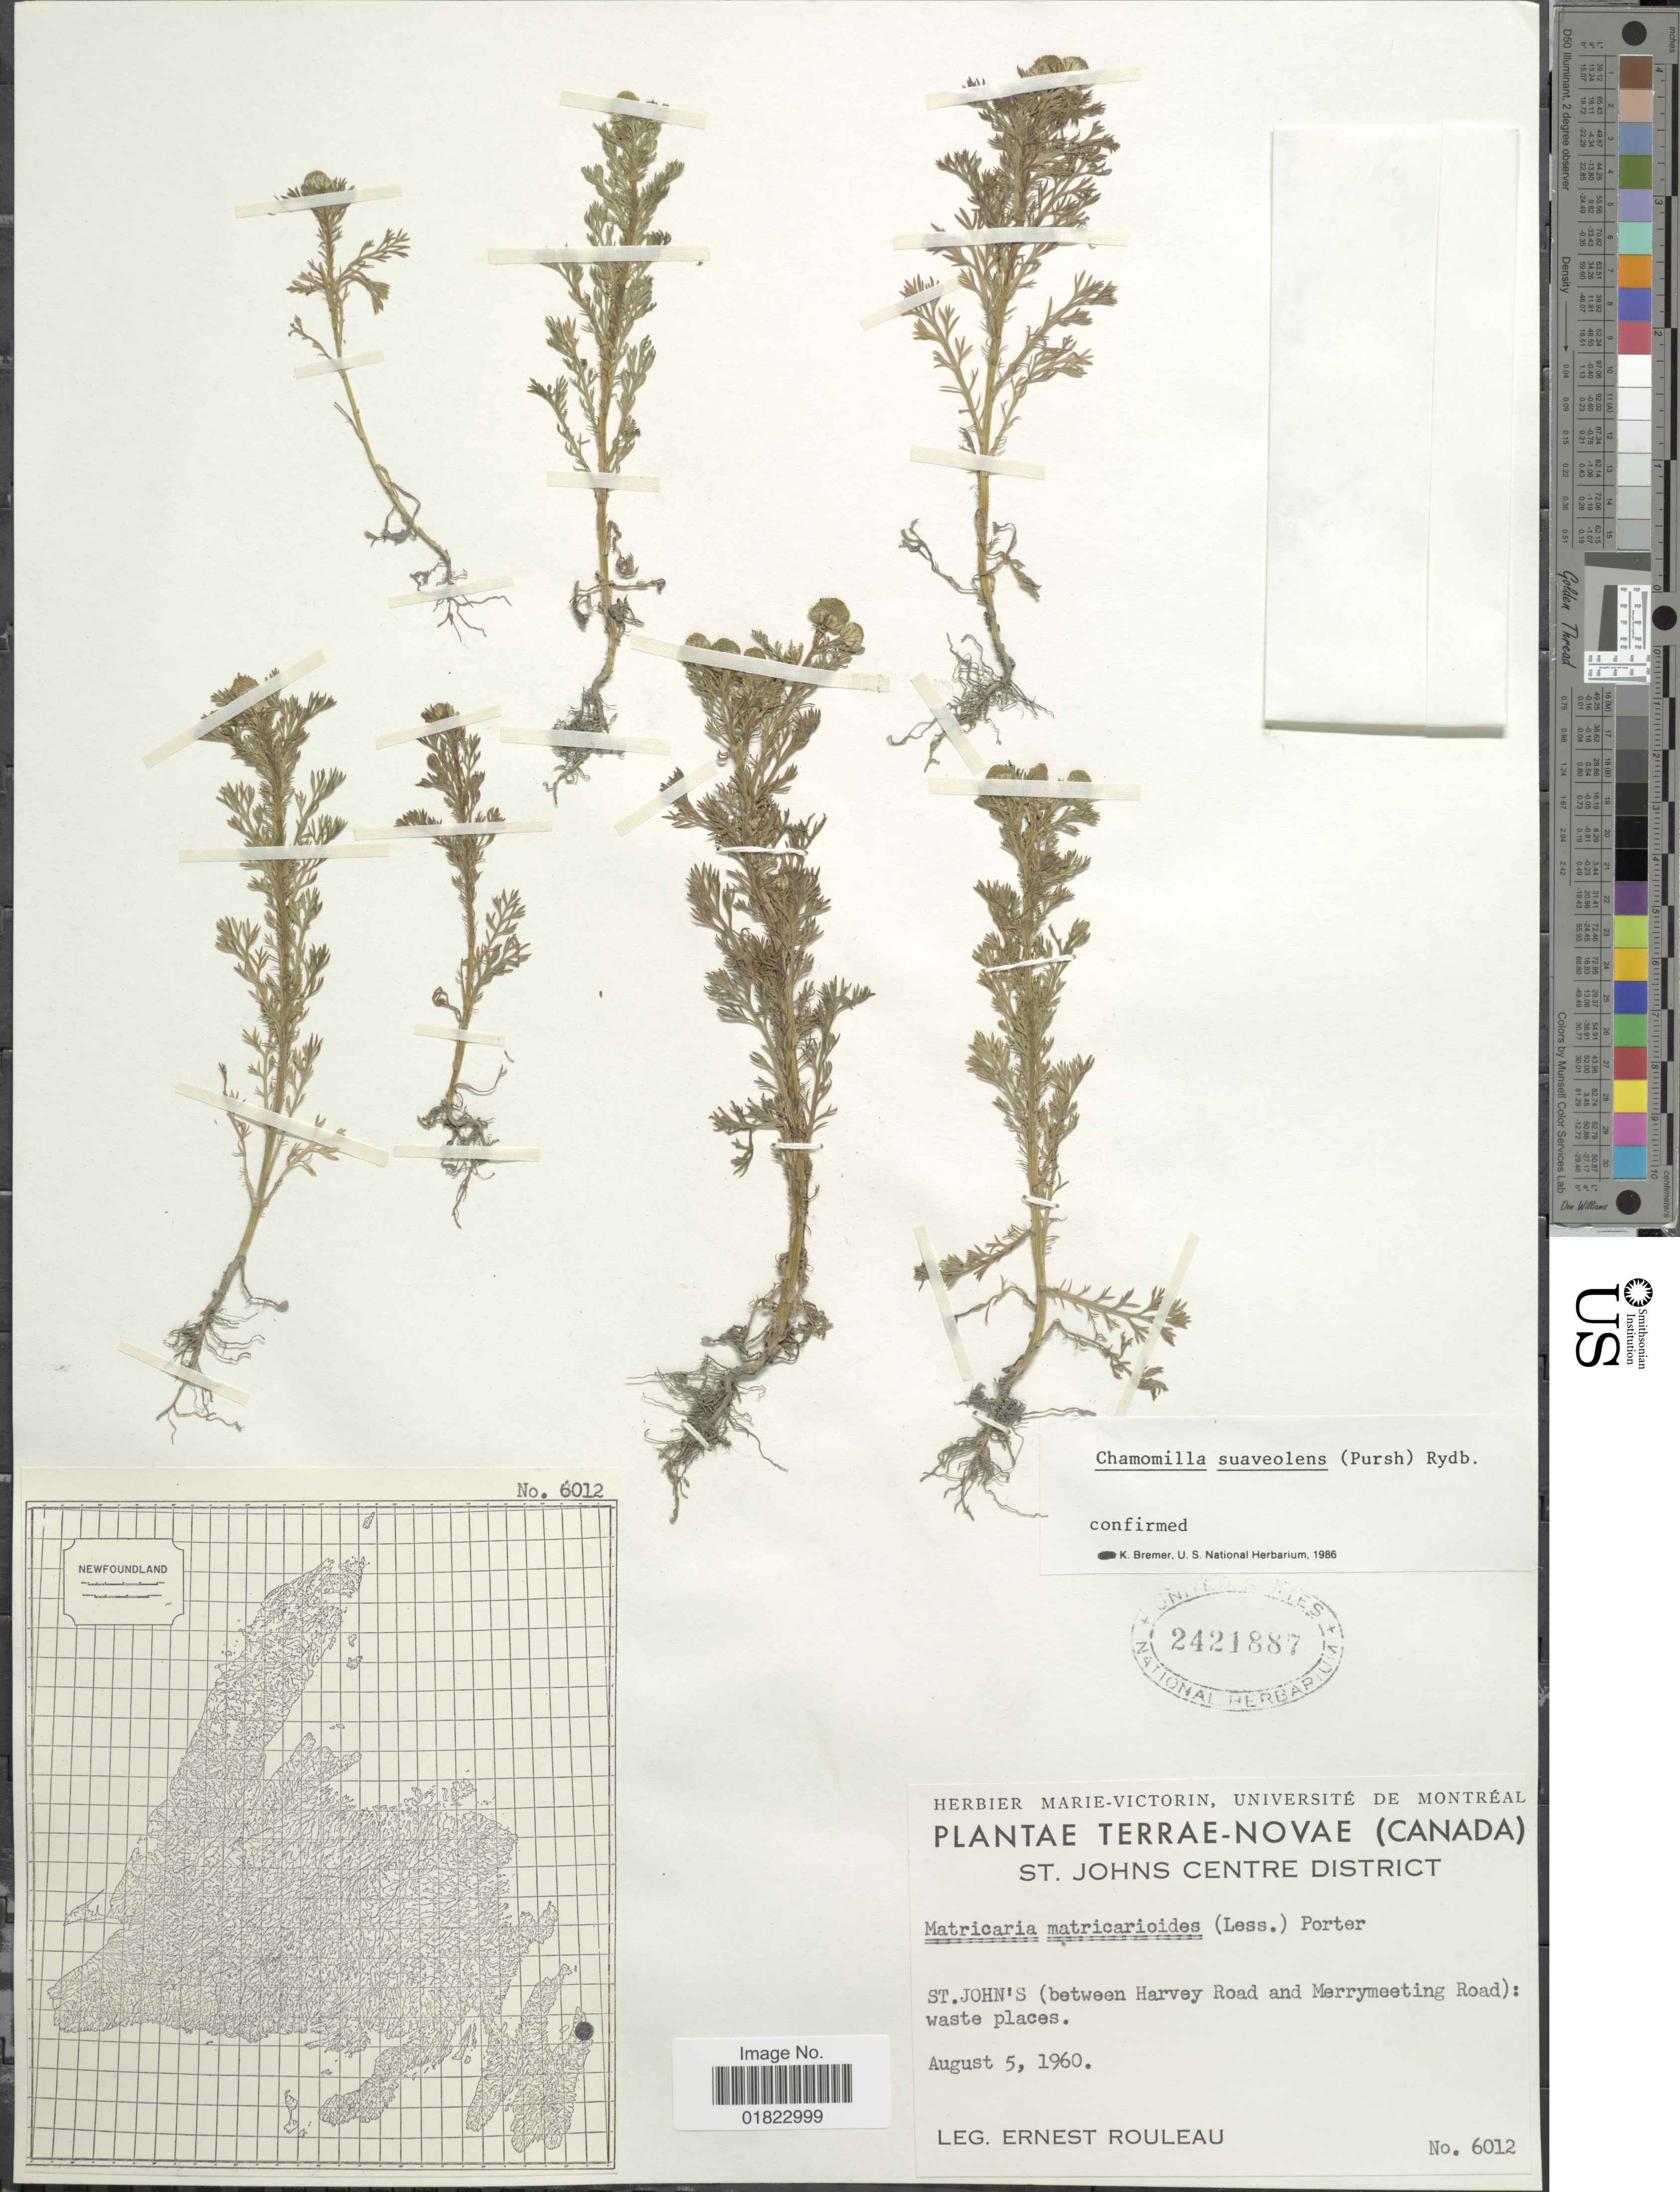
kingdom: Plantae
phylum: Tracheophyta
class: Magnoliopsida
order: Asterales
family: Asteraceae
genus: Matricaria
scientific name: Matricaria matricarioides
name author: (Less.) Porter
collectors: E. Rouleau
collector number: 6012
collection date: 1960-08-05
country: Canada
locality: Terrae-Novae. ( Canada), St. John's (between Harvey Road and Merrymeeting Road): waste places.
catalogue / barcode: US 2421887